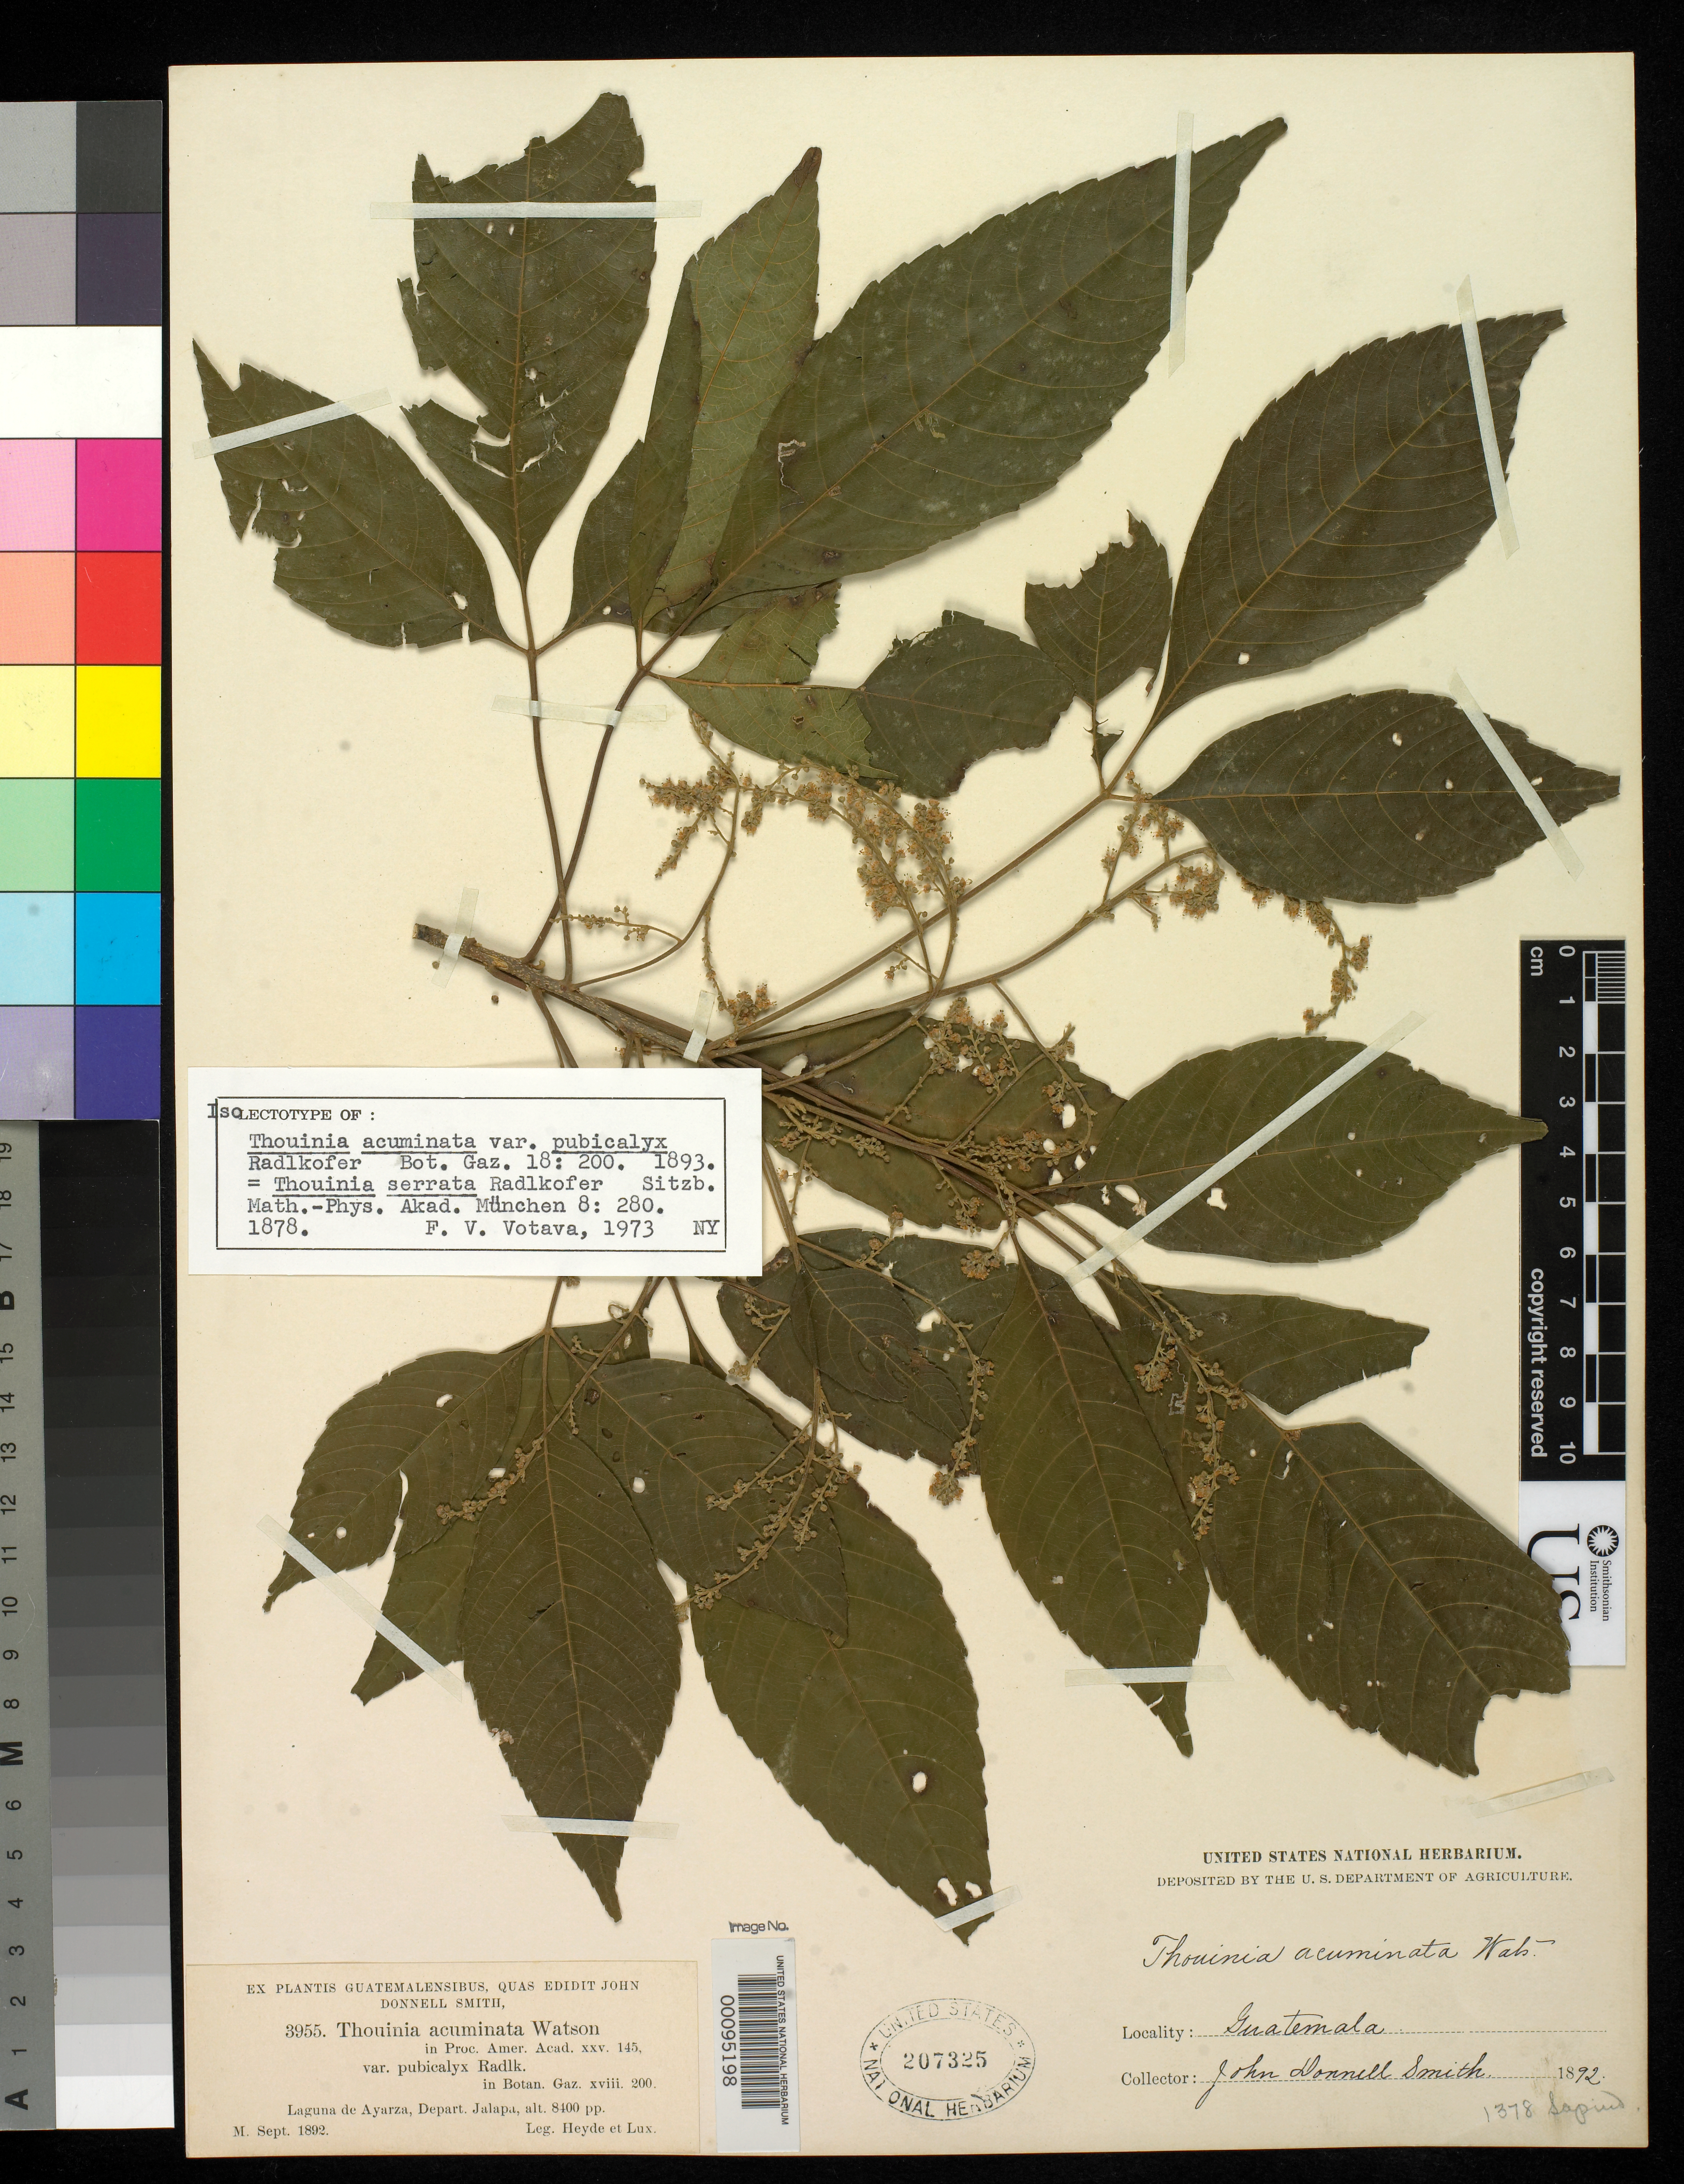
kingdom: Plantae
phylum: Tracheophyta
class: Magnoliopsida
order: Sapindales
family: Sapindaceae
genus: Thouinia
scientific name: Thouinia acuminata var. pubicalyx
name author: Radlk. in Donn. Sm.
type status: Syntype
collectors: E. T. Heyde & E. Lux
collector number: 4122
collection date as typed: Nov 1892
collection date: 1892-11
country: Guatemala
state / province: Santa Rosa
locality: Volcan Jumaytepeque; alt. 6000 ft.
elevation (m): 1829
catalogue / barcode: US 207325